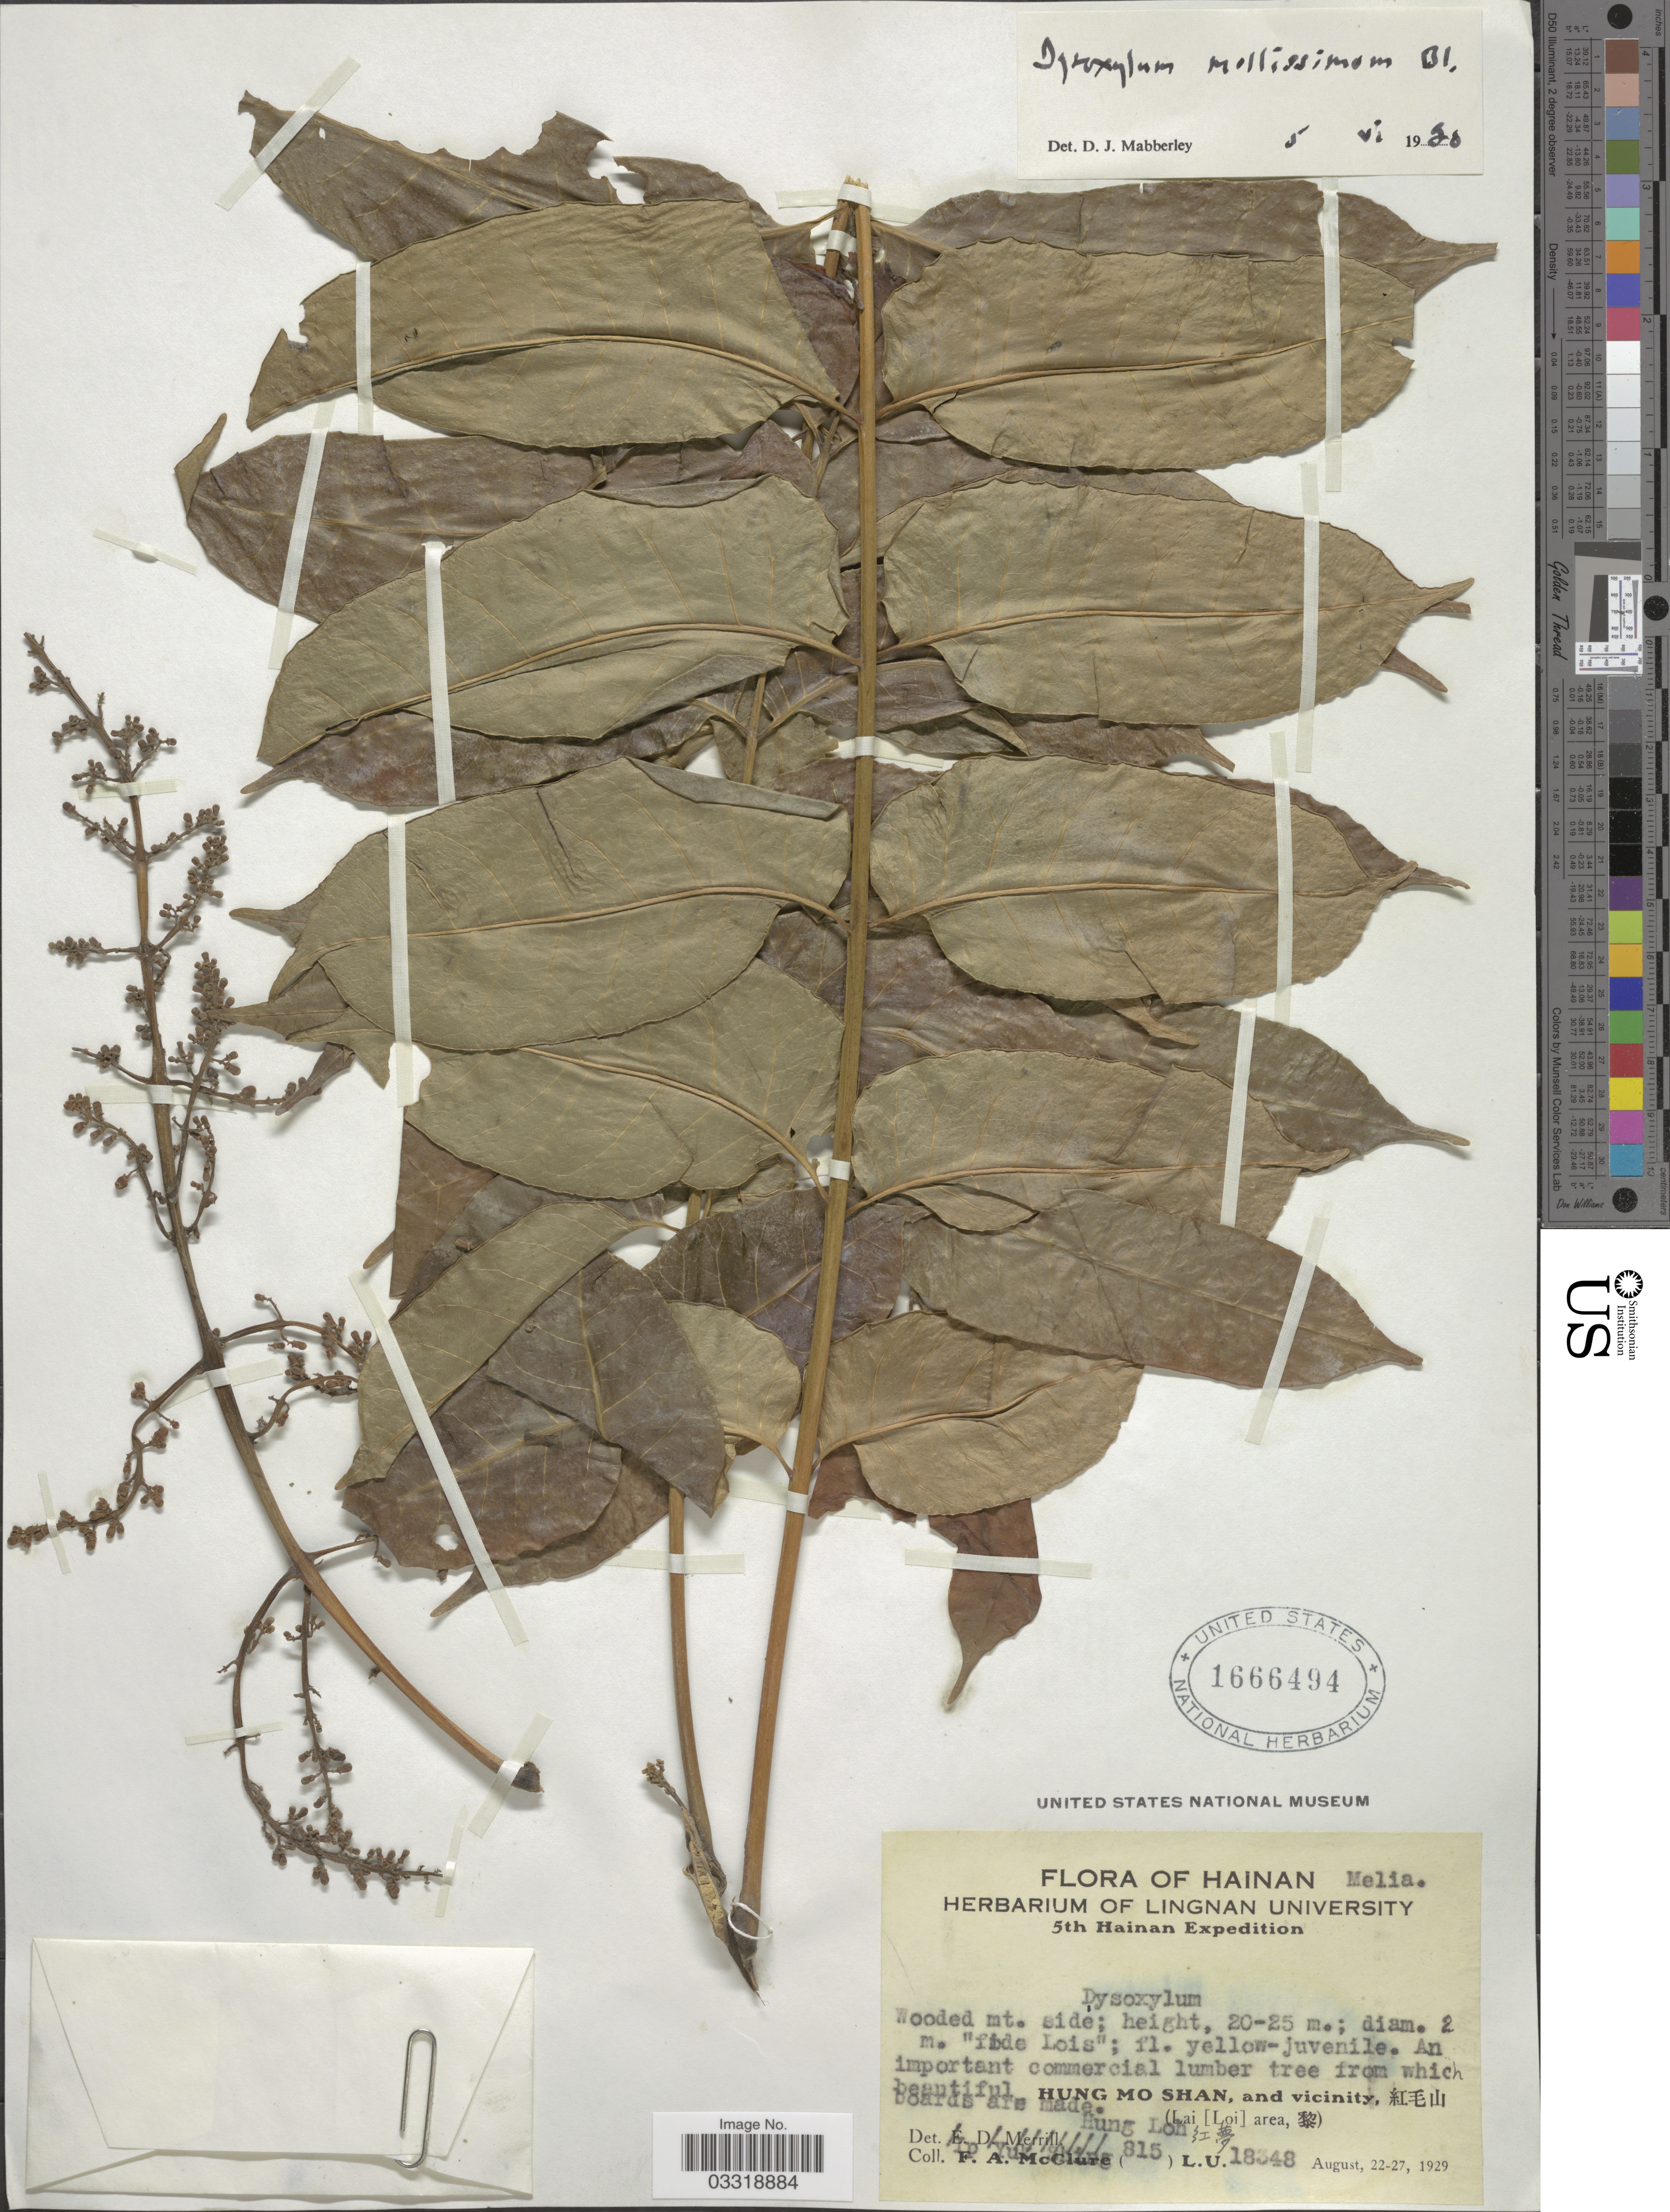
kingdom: Plantae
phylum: Tracheophyta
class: Magnoliopsida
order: Sapindales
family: Meliaceae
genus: Didymocheton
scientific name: Didymocheton mollissimus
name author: (Spreng.) Mabb.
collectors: F. A. McClure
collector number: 815L.U.18348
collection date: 1929-08-22/1929-08-27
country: China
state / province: Hainan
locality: HuMo Shan, and vicinity, (Lai [Loi] area/ Li and Miao Autonomous Prefecture, Hung Loh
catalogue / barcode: US 1666494